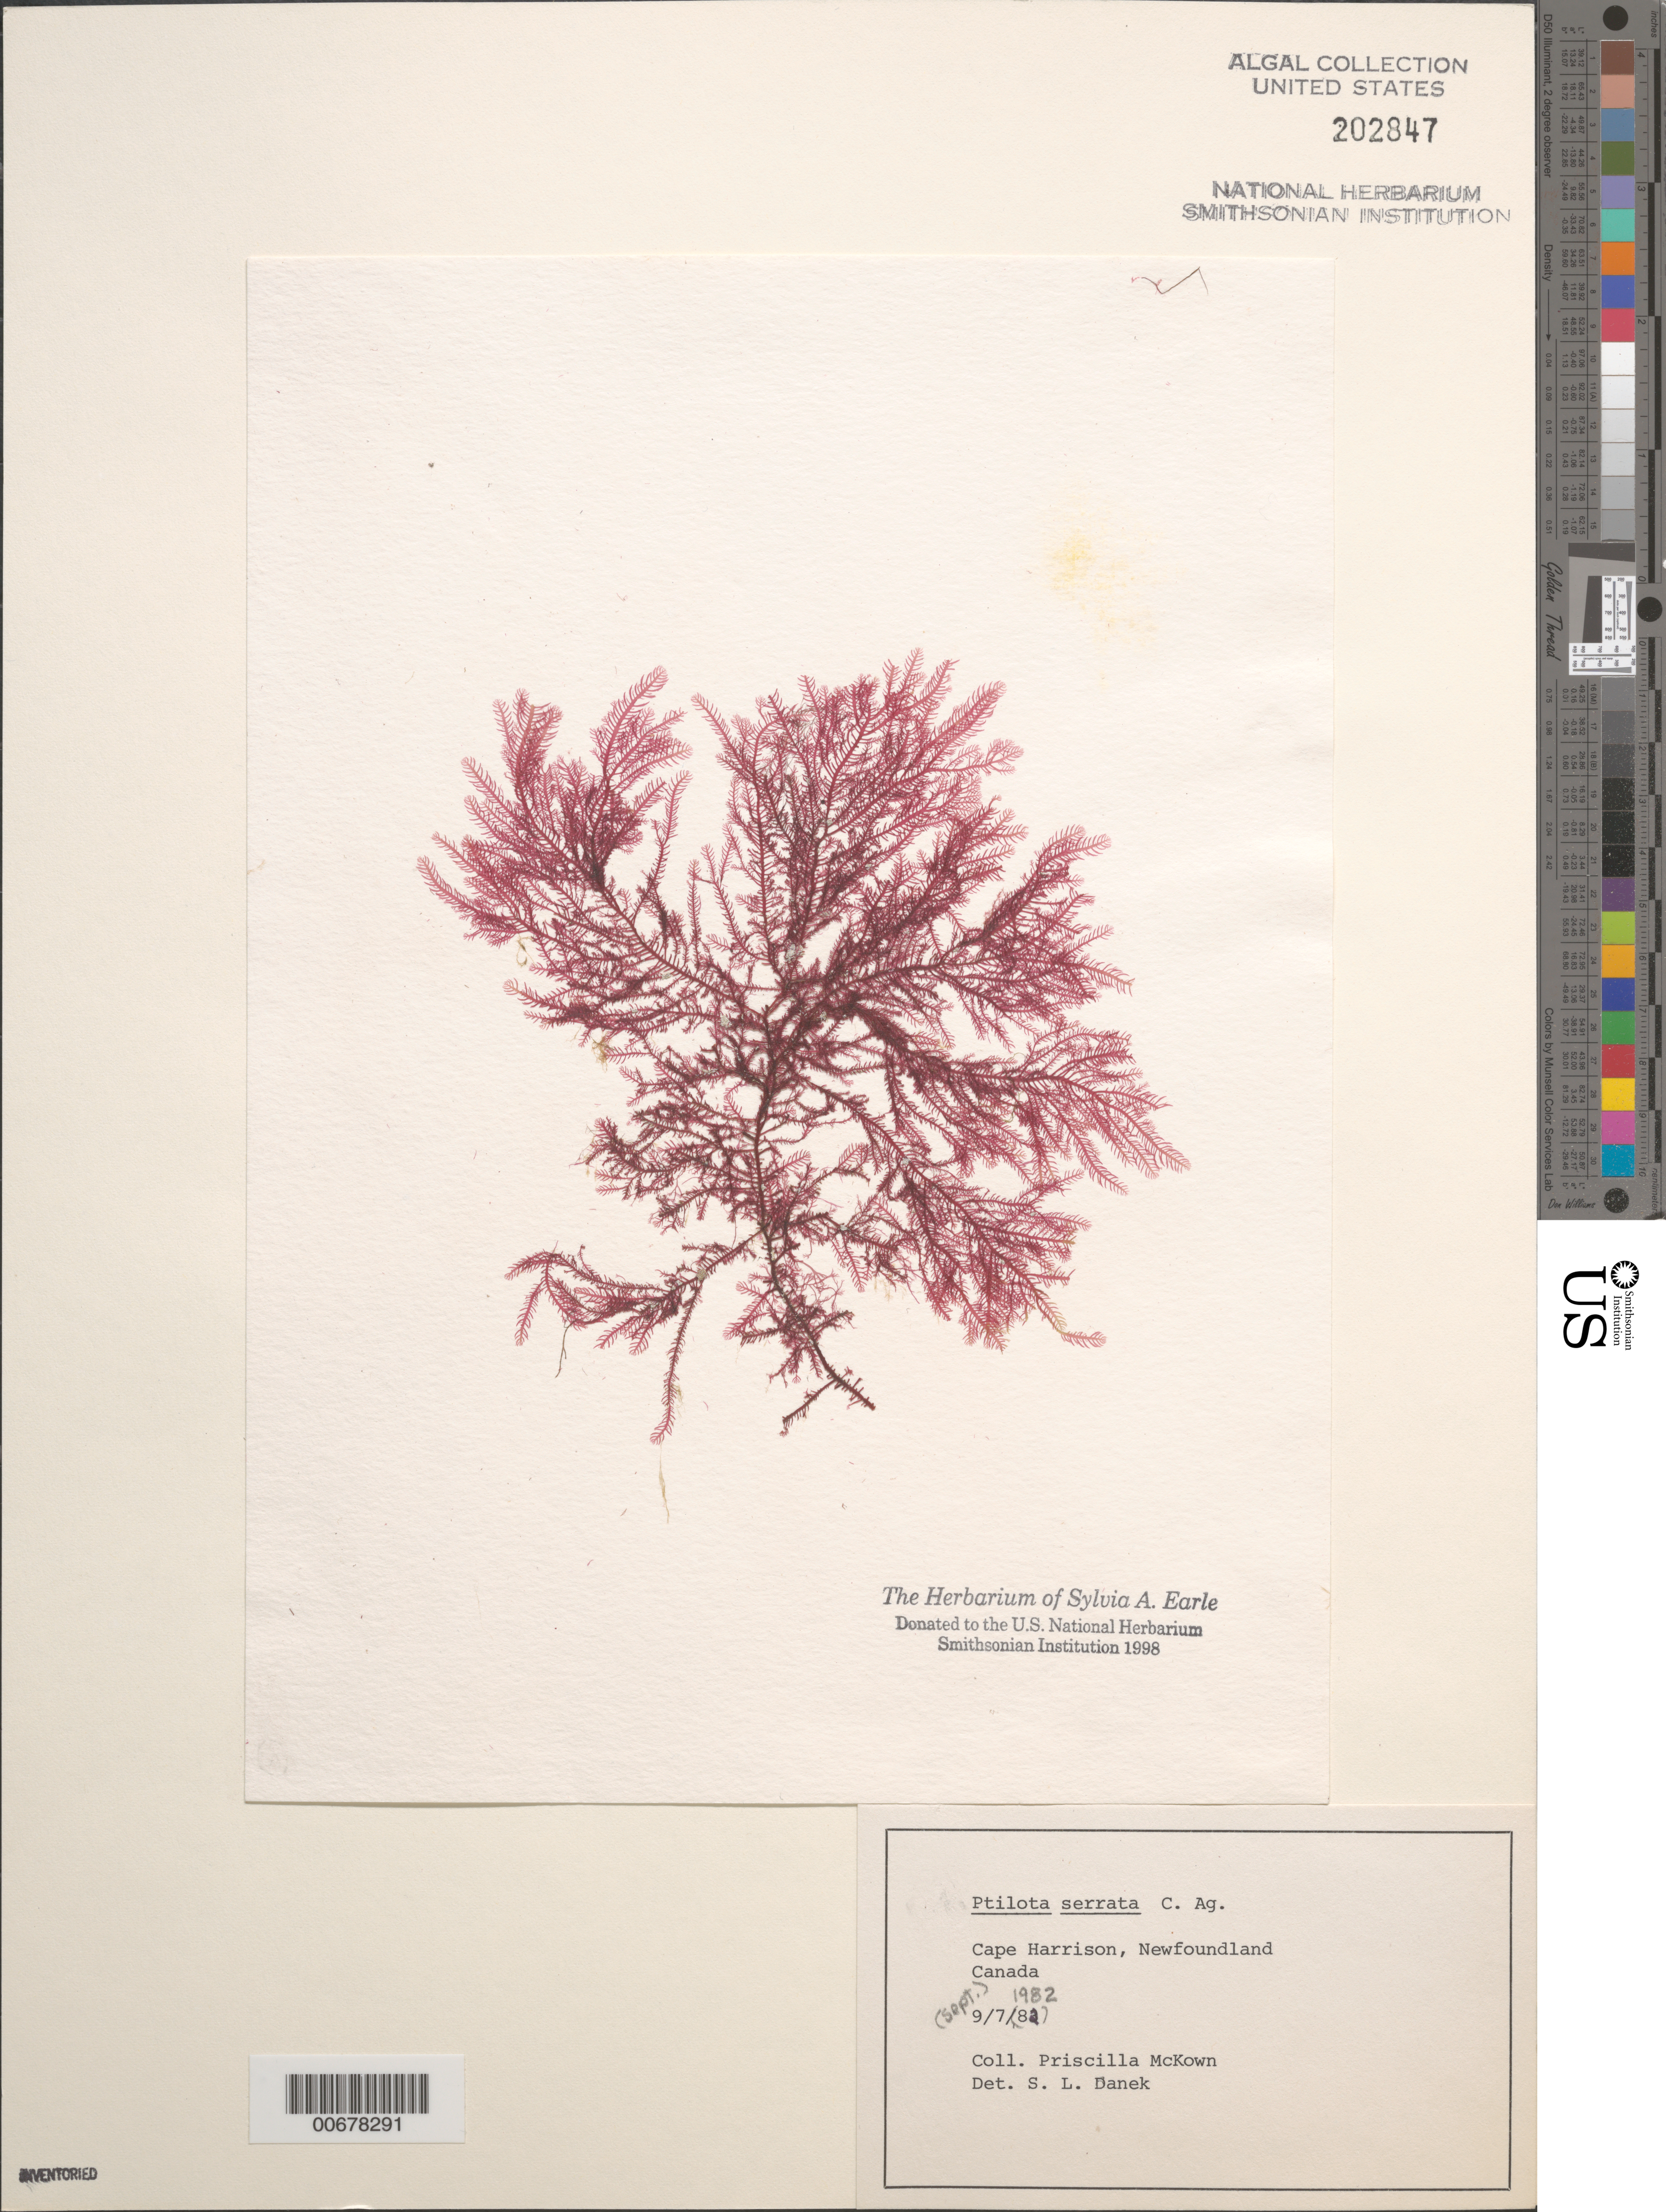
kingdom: Plantae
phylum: Rhodophyta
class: Florideophyceae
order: Ceramiales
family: Wrangeliaceae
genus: Ptilota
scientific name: Ptilota serrata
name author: Kützing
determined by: Danek, S. L.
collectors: P. McKown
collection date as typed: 07 Sep 1982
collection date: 1982-09-07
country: Canada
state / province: Newfoundland and Labrador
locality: Cape Harrison, Labrador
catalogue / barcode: US 202847